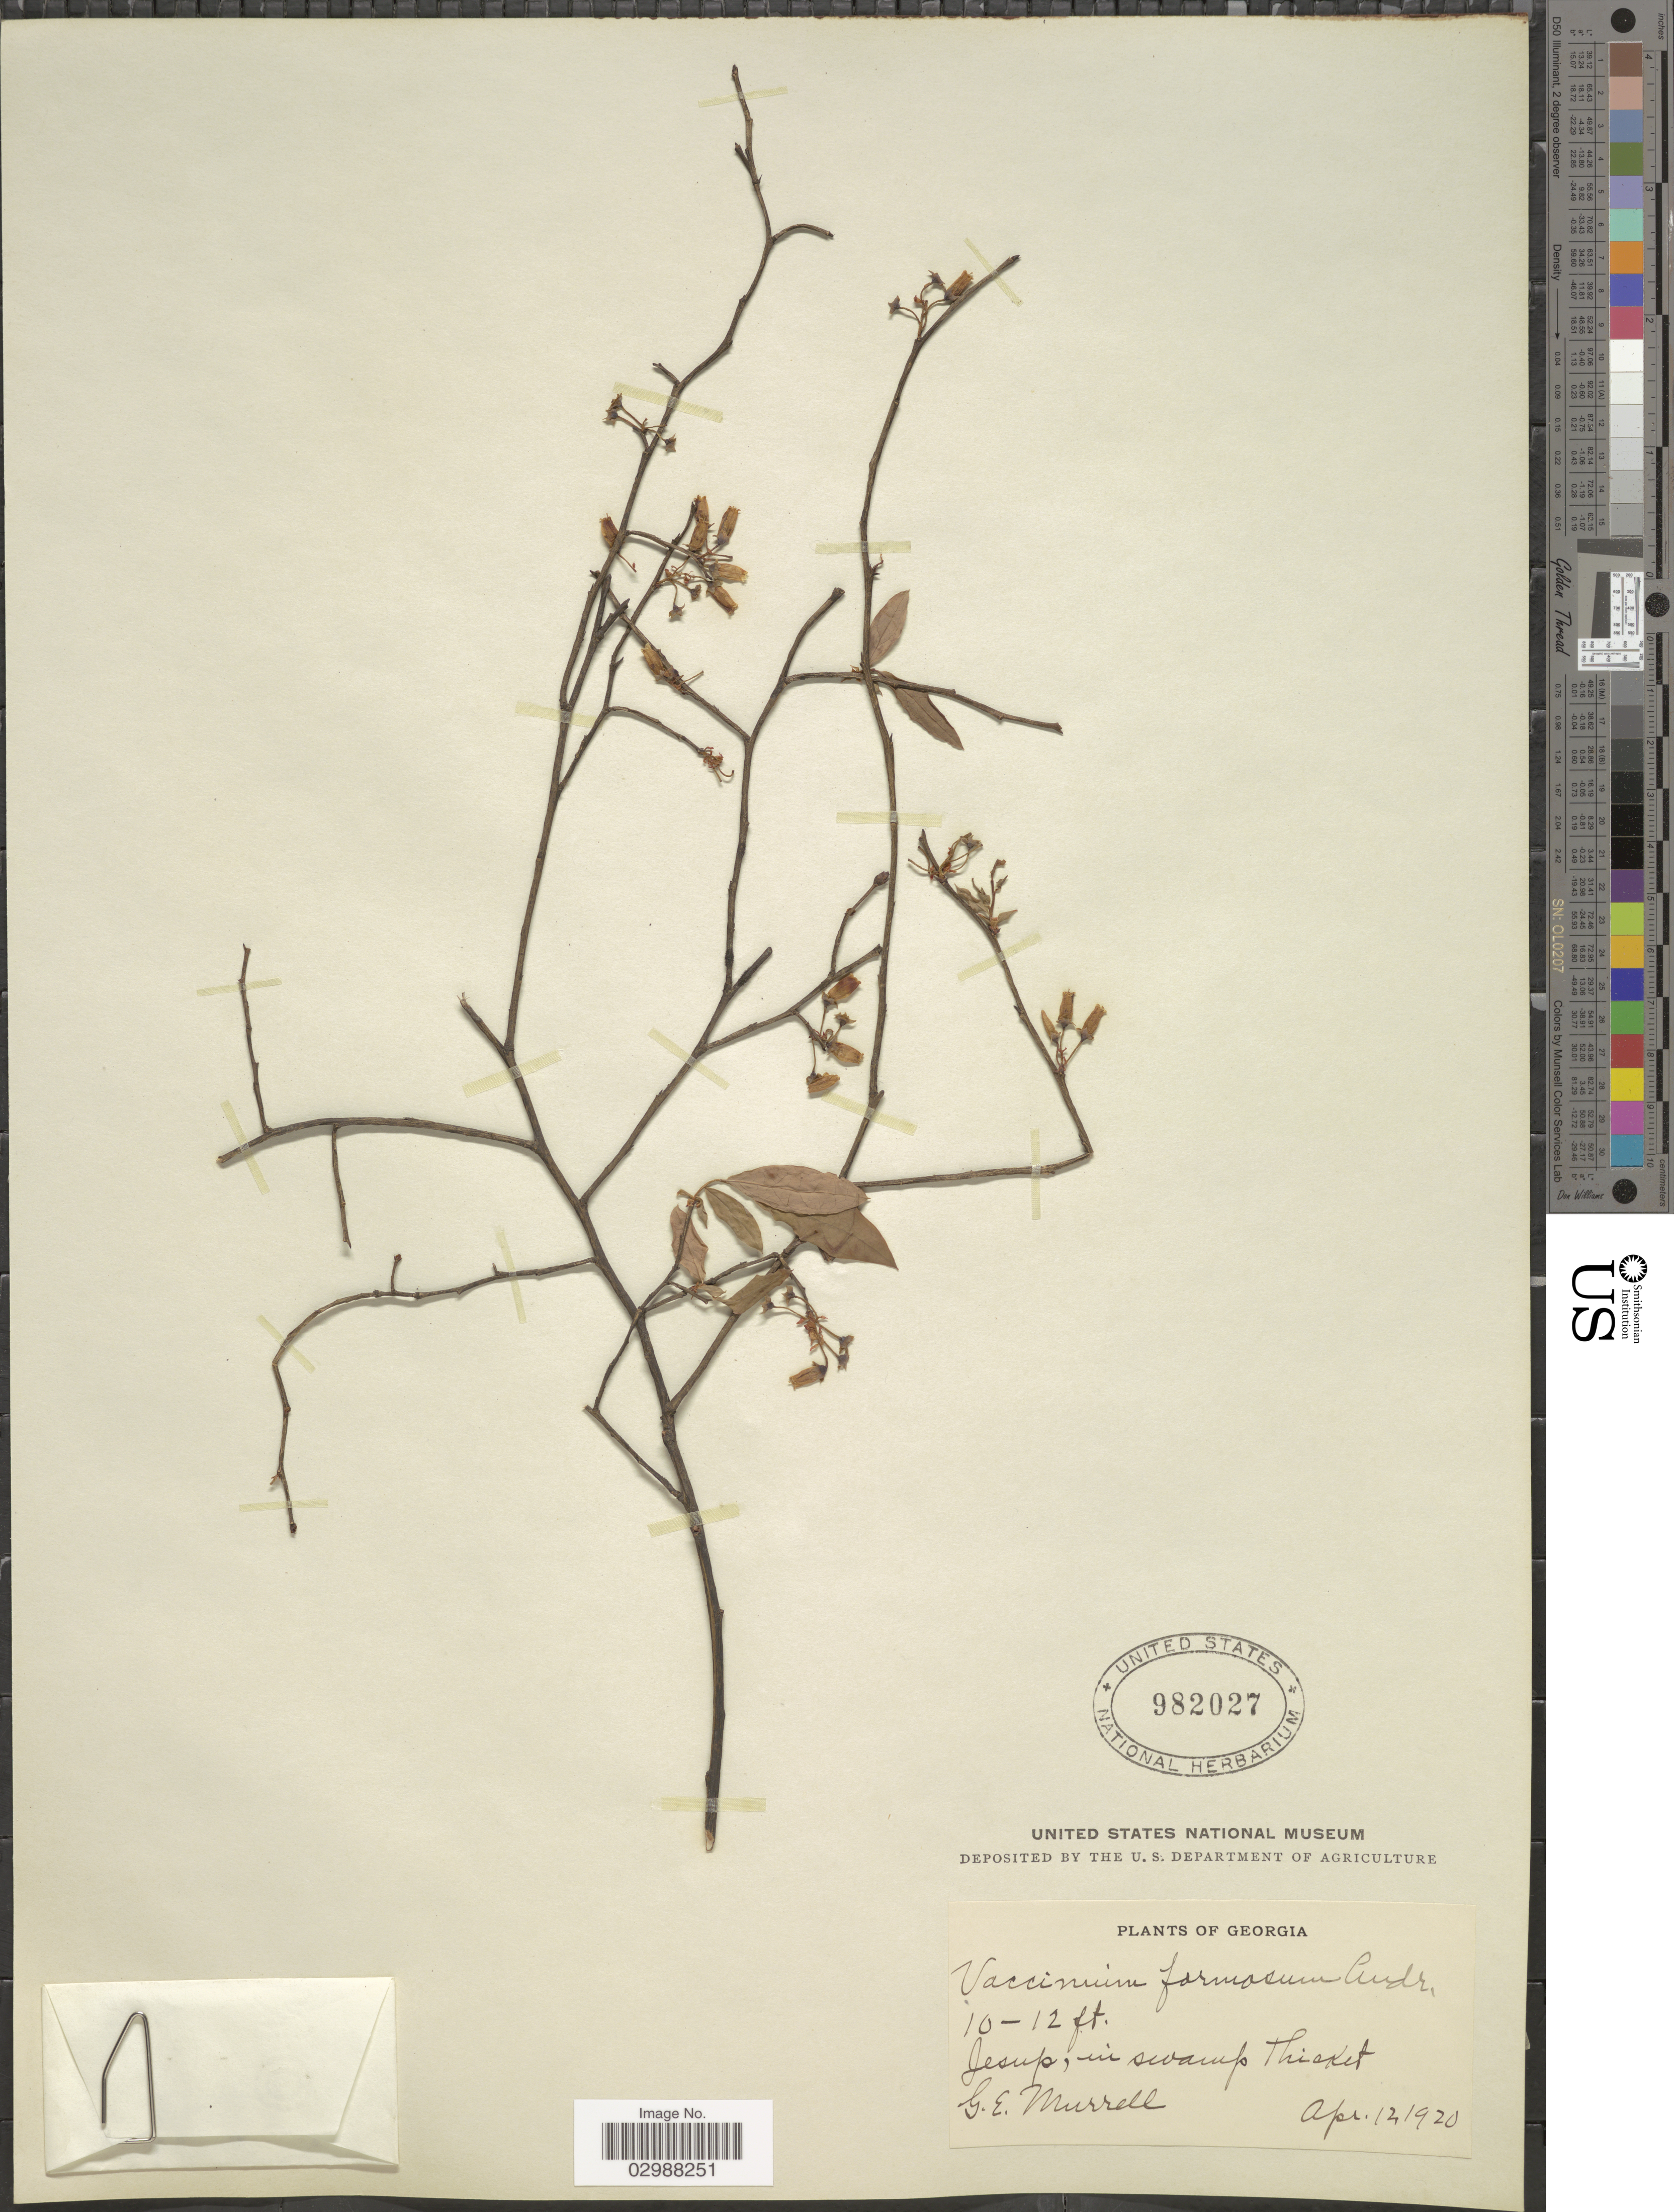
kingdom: Plantae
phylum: Tracheophyta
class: Magnoliopsida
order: Ericales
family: Ericaceae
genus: Vaccinium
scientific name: Vaccinium formosum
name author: Andrews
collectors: G. Murrell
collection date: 1920-04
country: United States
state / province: Georgia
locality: Jesup, in swamp thicket.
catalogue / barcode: US 982027